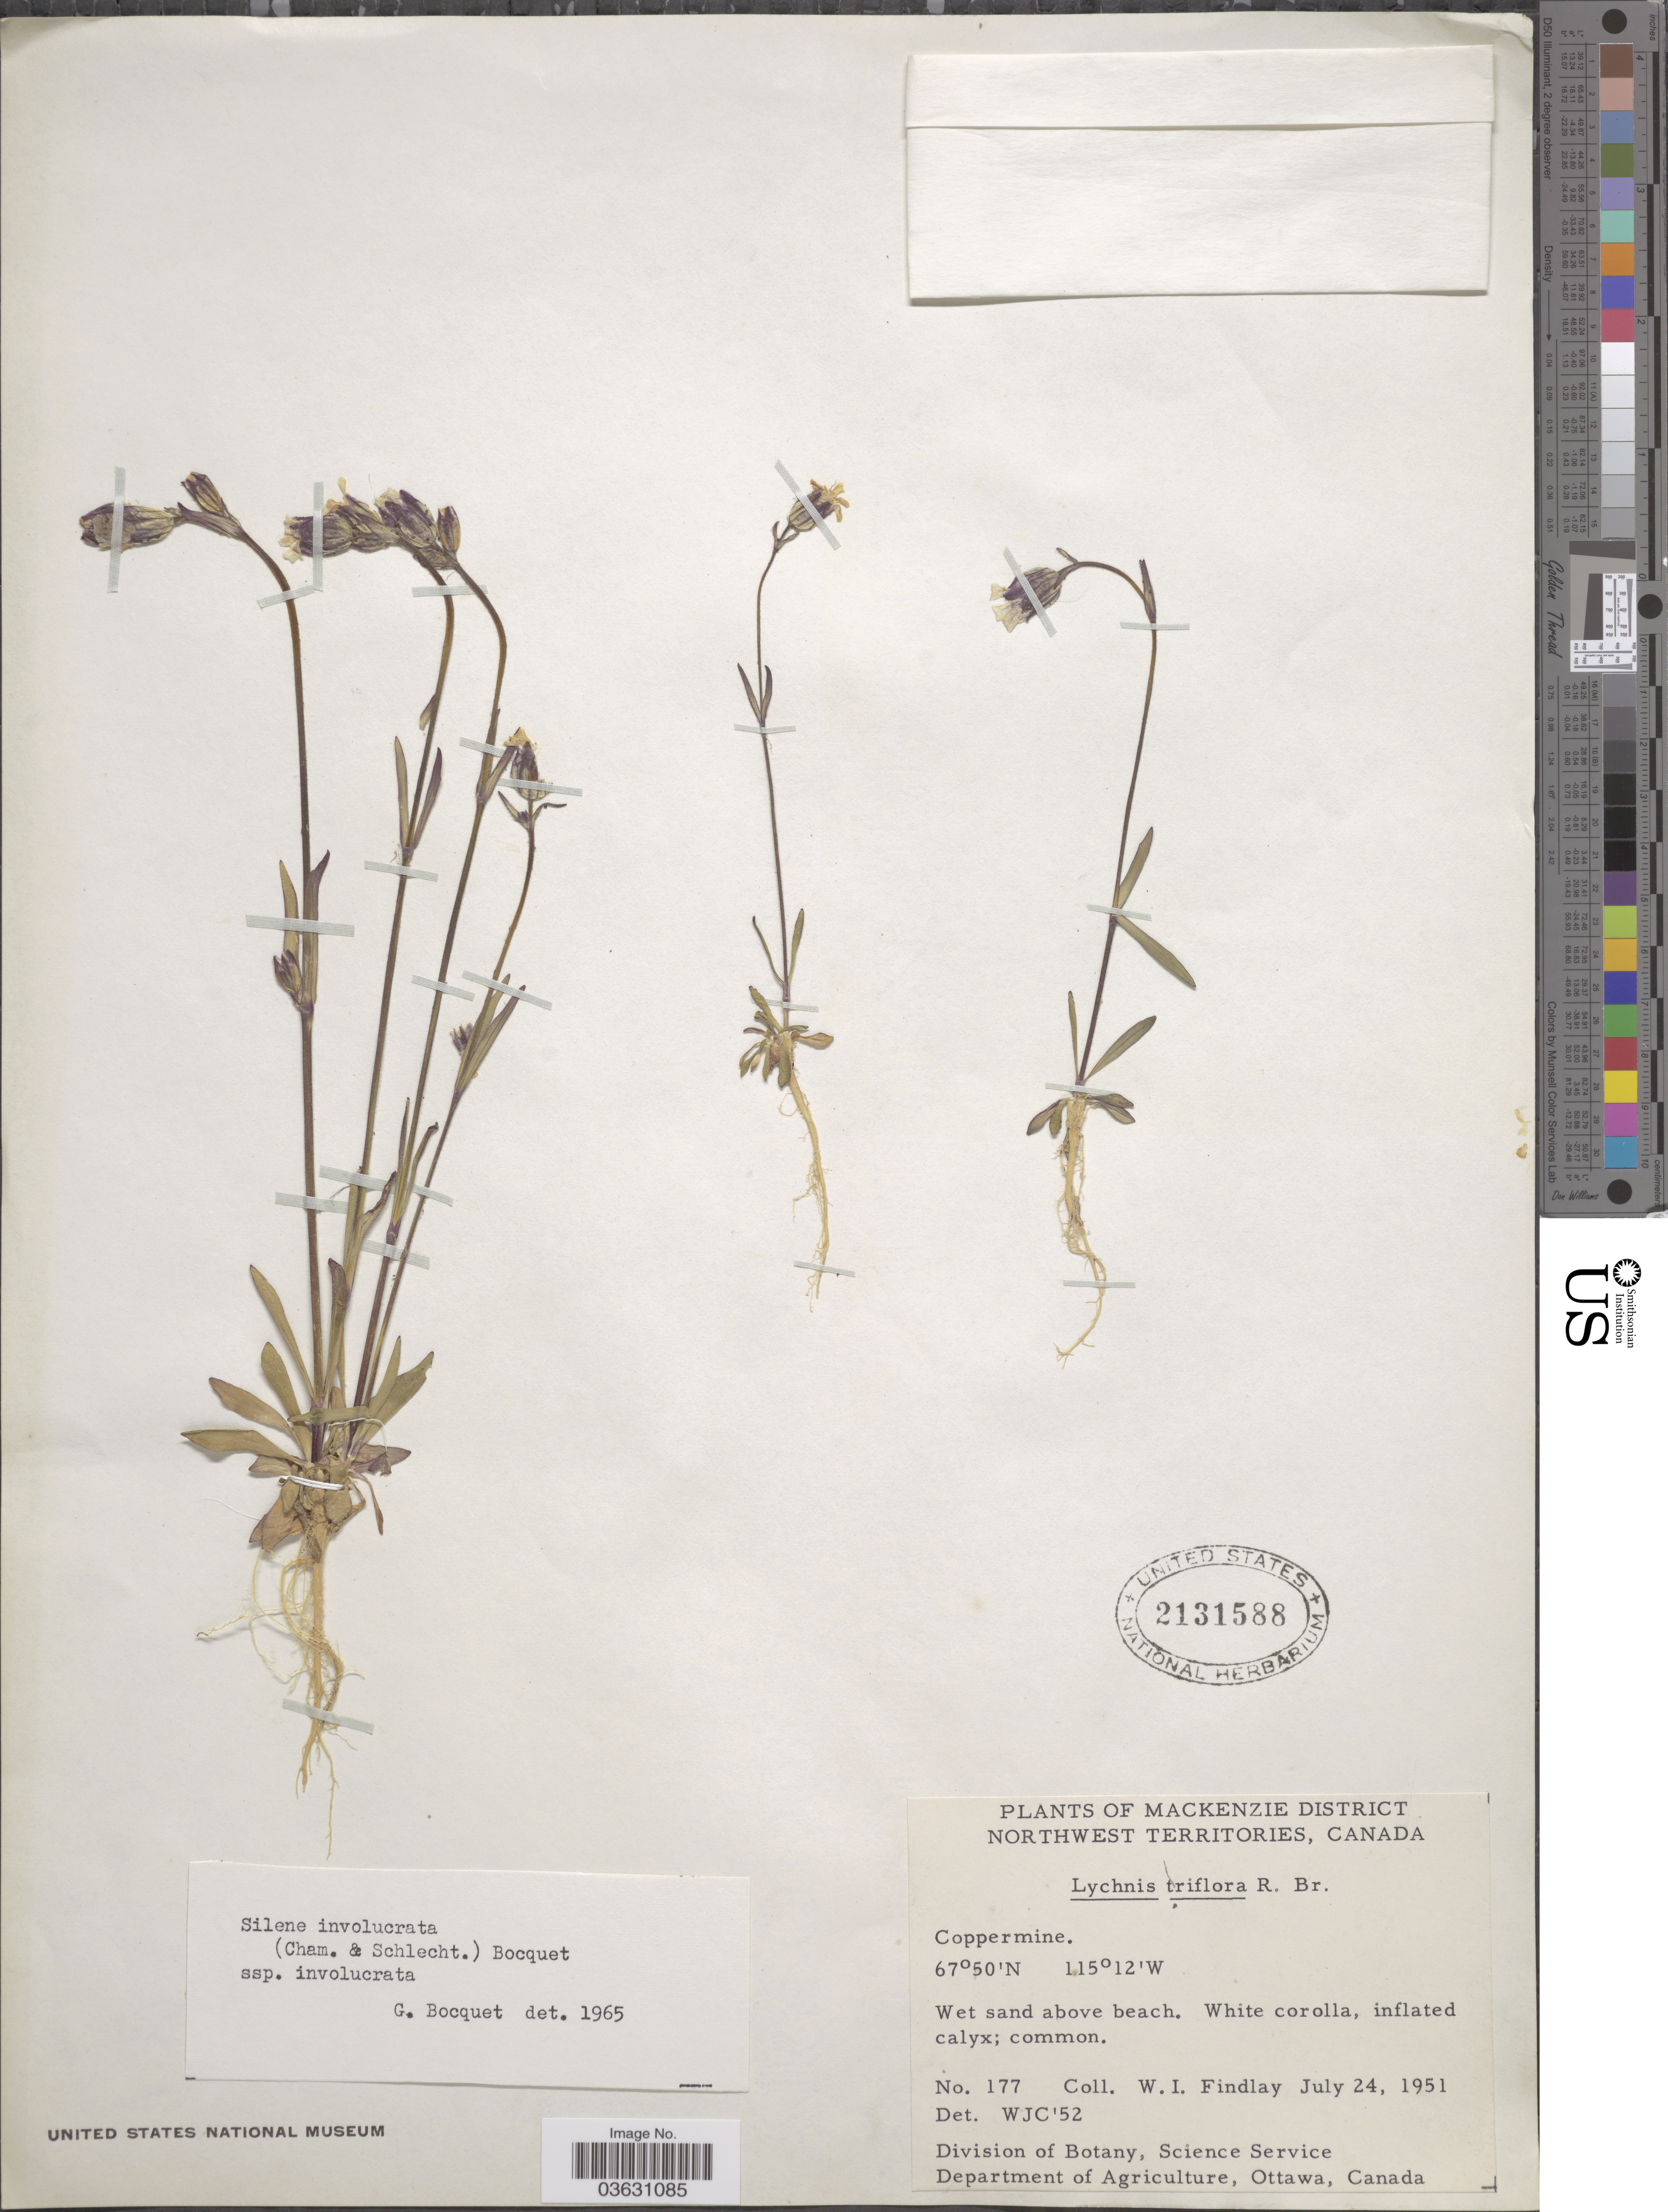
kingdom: Plantae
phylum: Tracheophyta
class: Magnoliopsida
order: Caryophyllales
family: Caryophyllaceae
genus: Silene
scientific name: Silene involucrata subsp. involucrata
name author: (Cham. & Schltdl.) Bocquet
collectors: W. Findlay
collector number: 177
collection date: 1951-07-24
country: Canada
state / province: Northwest Territories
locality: Mackenzie District. Coppermine.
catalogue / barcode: US 2131588